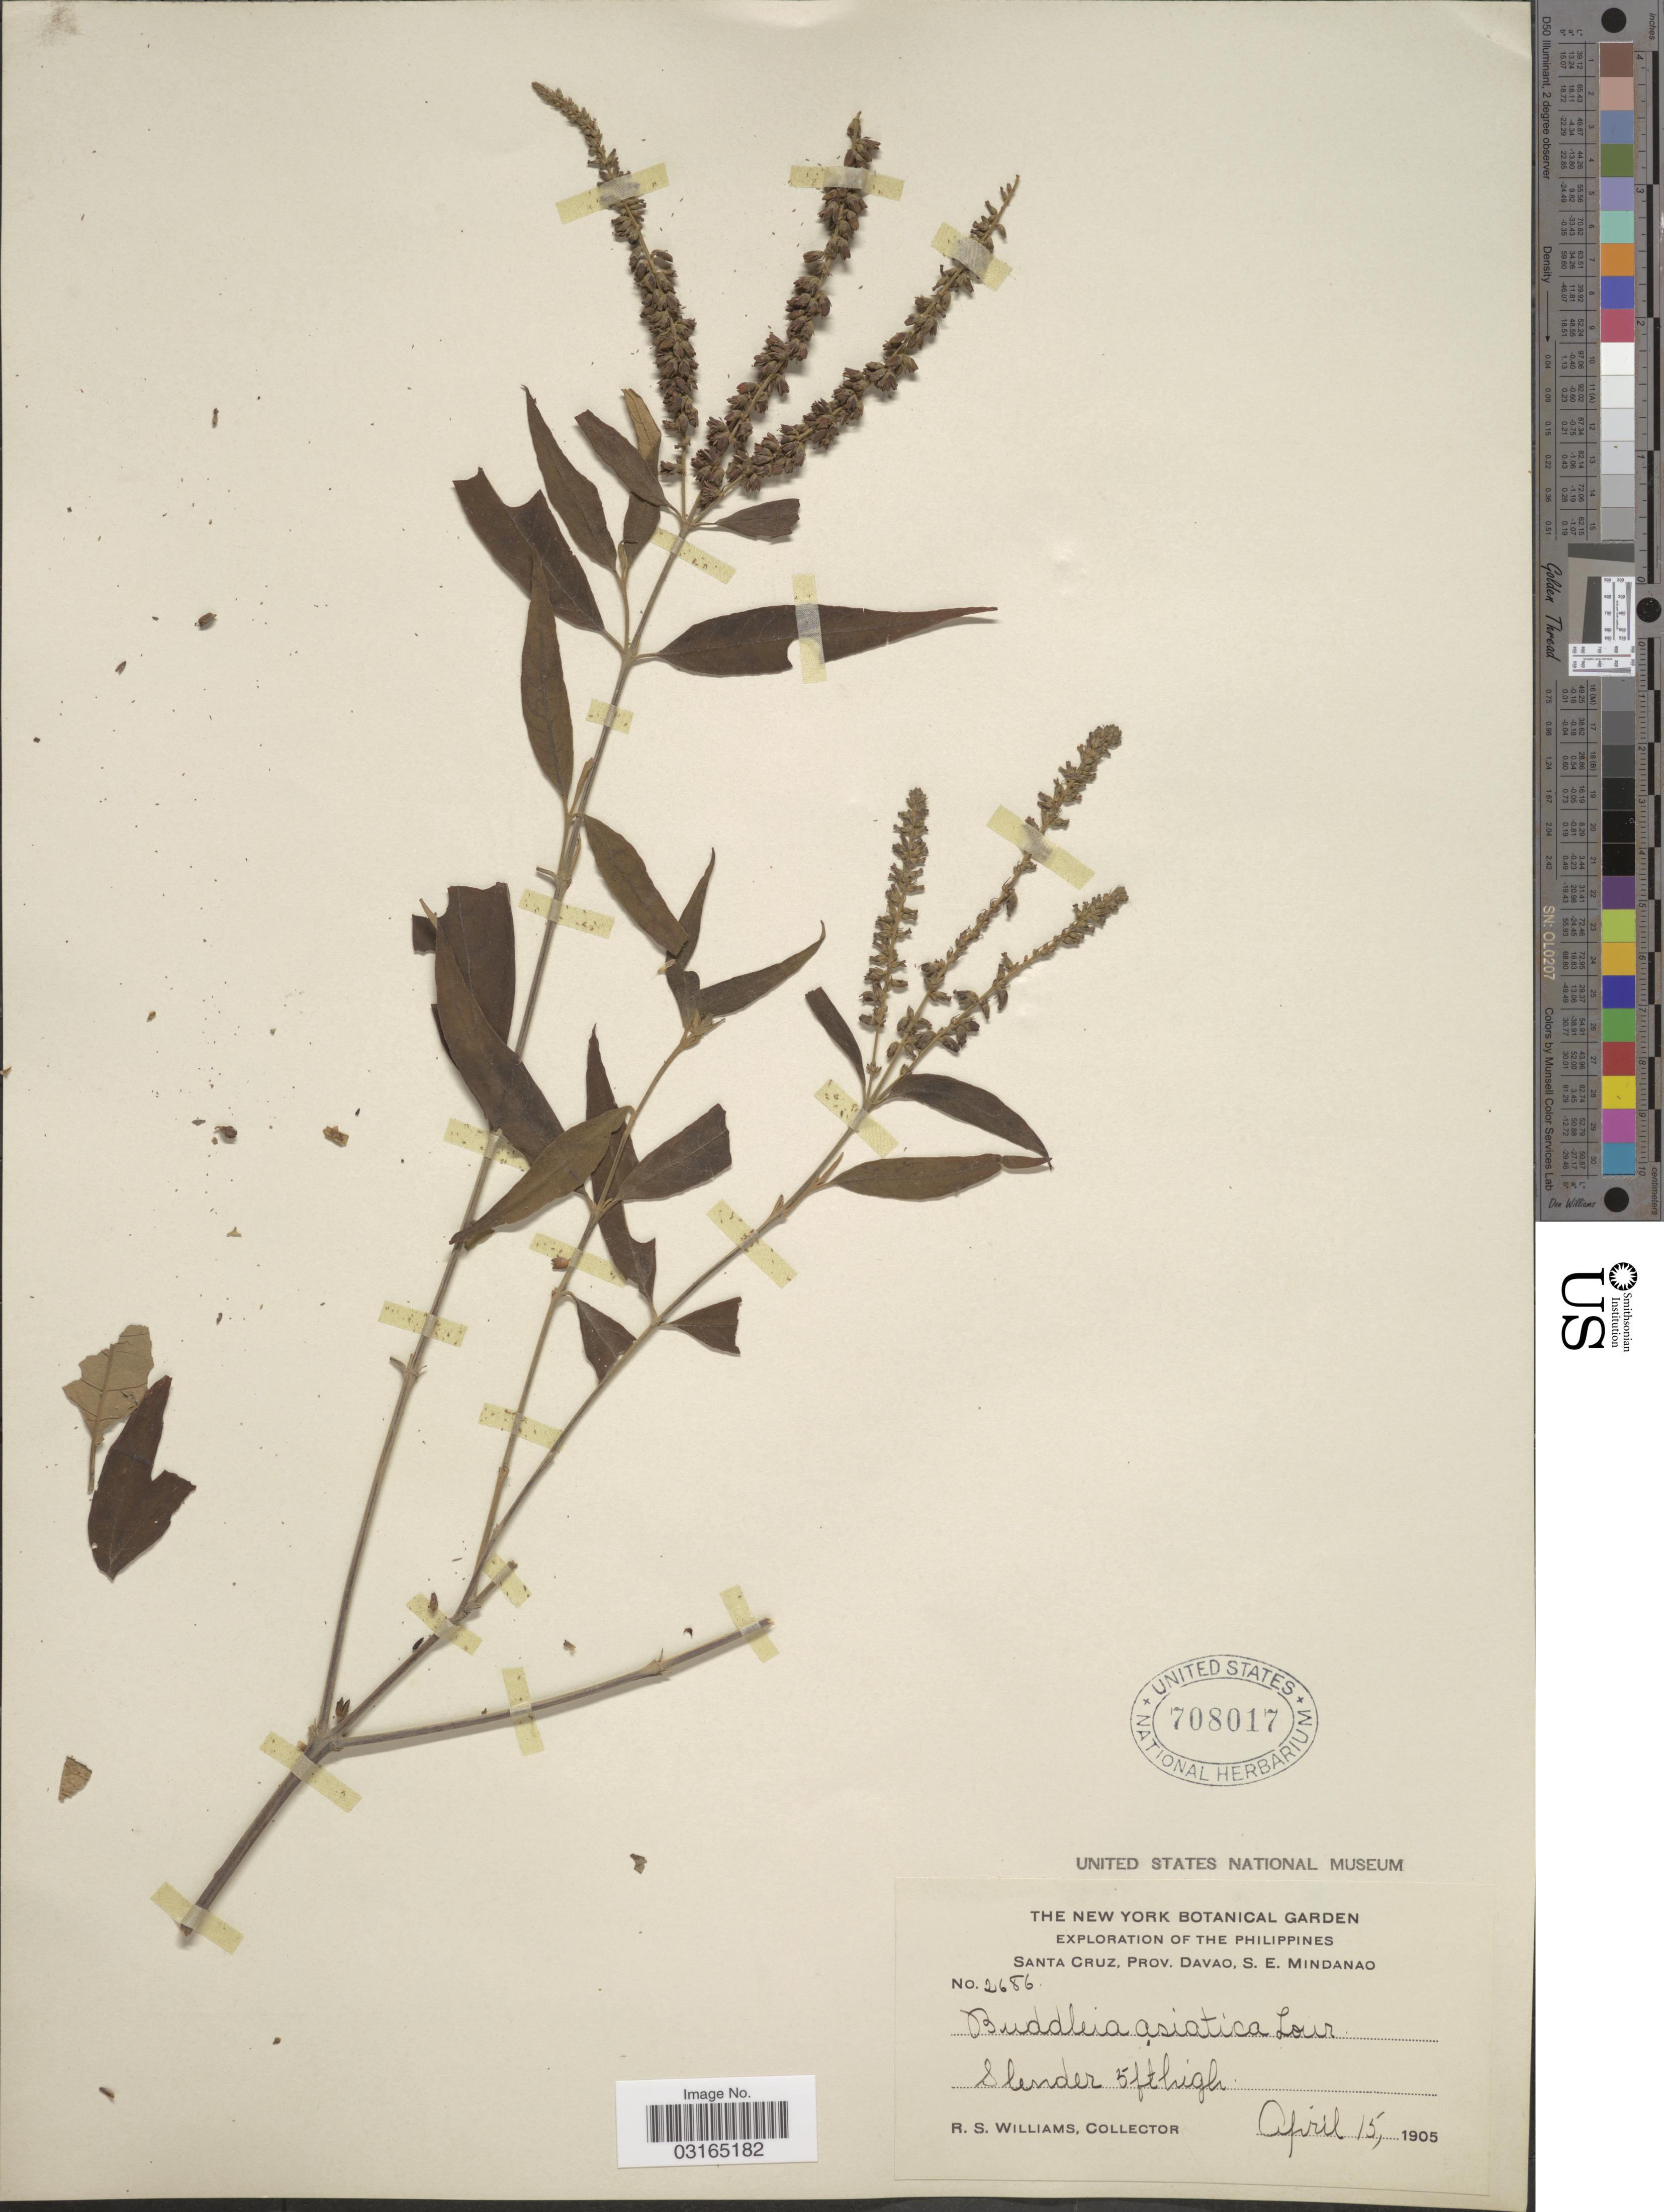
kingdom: Plantae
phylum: Tracheophyta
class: Magnoliopsida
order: Lamiales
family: Scrophulariaceae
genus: Buddleja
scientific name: Buddleja asiatica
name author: Lour.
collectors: R. S. Williams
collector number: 2686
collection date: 1905-04-15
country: Philippines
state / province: Davao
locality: Santa Cruz, Prov. Davao, S. E. Mindanao.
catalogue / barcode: US 708017